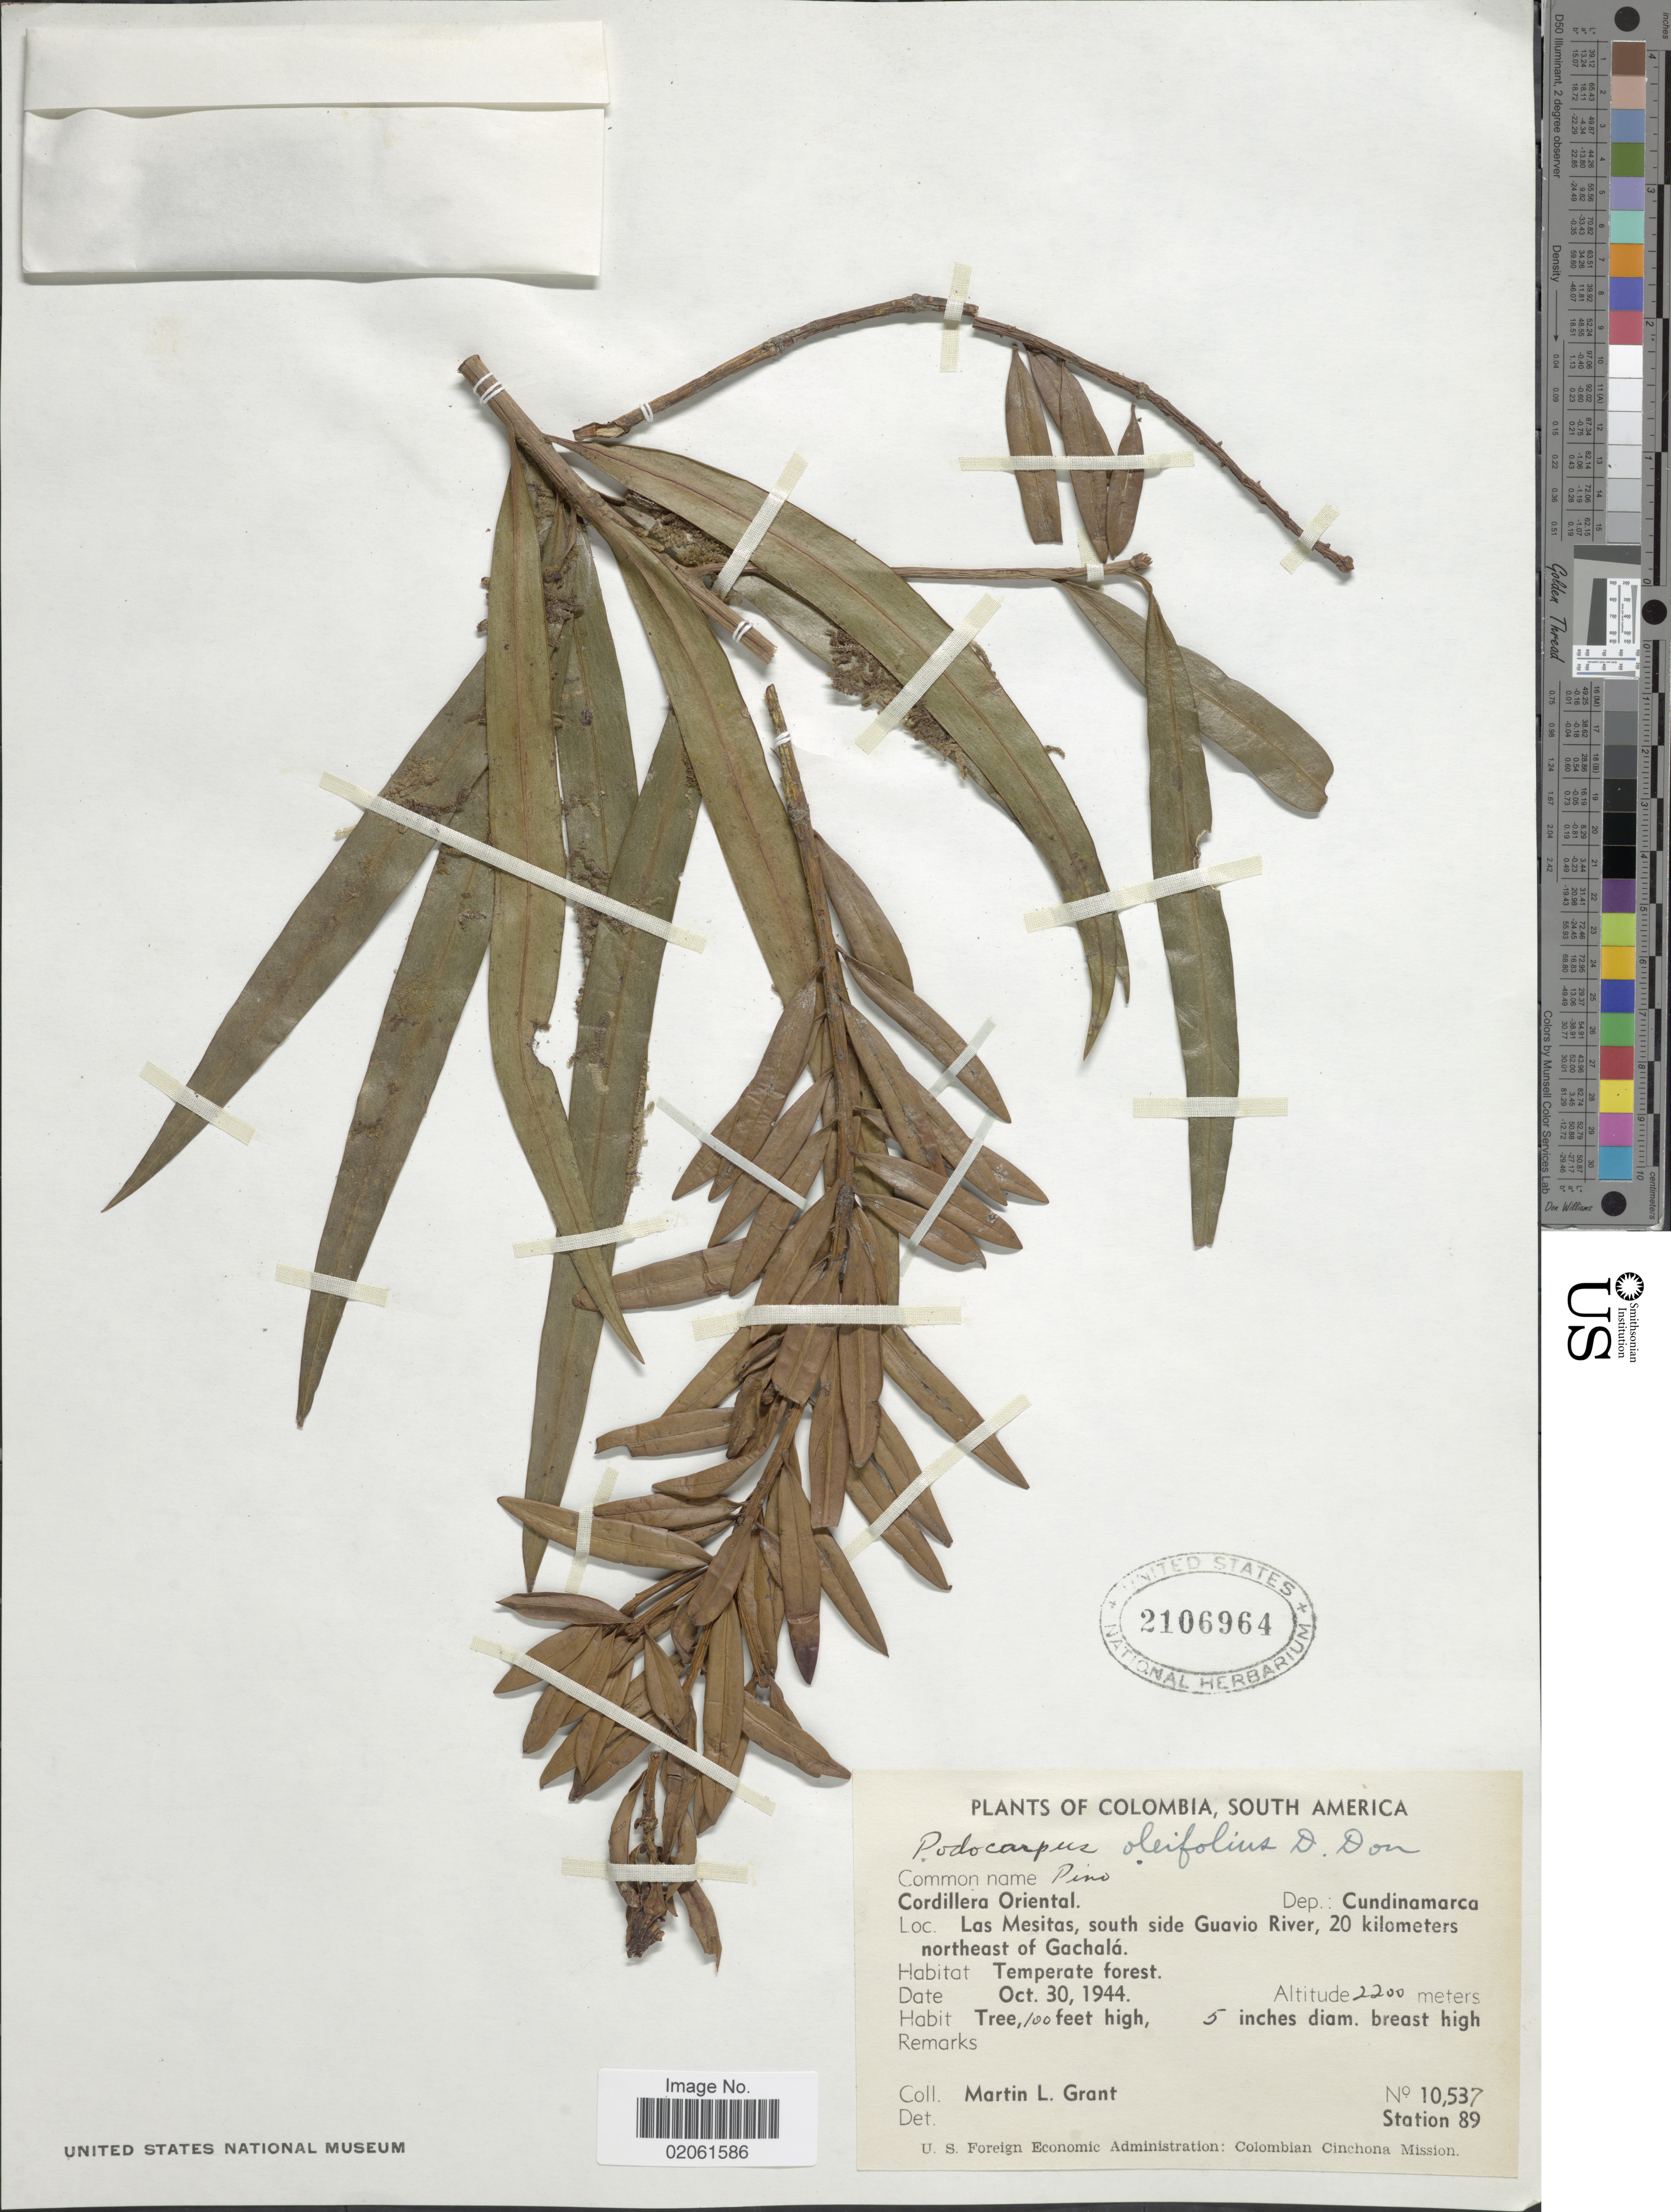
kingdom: Plantae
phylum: Tracheophyta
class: Pinopsida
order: Pinales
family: Podocarpaceae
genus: Podocarpus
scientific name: Podocarpus oleifolius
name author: D. Don ex Lamb.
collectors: M. L. Grant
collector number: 10537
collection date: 1944-10-30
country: Colombia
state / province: Cundinamarca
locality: Cordillera Oriental, Dep.: Cundinamarca, Las Mesitas, south side Guavio River, 20 kilometers northeast of Gachala.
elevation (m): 2200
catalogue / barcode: US 2106964